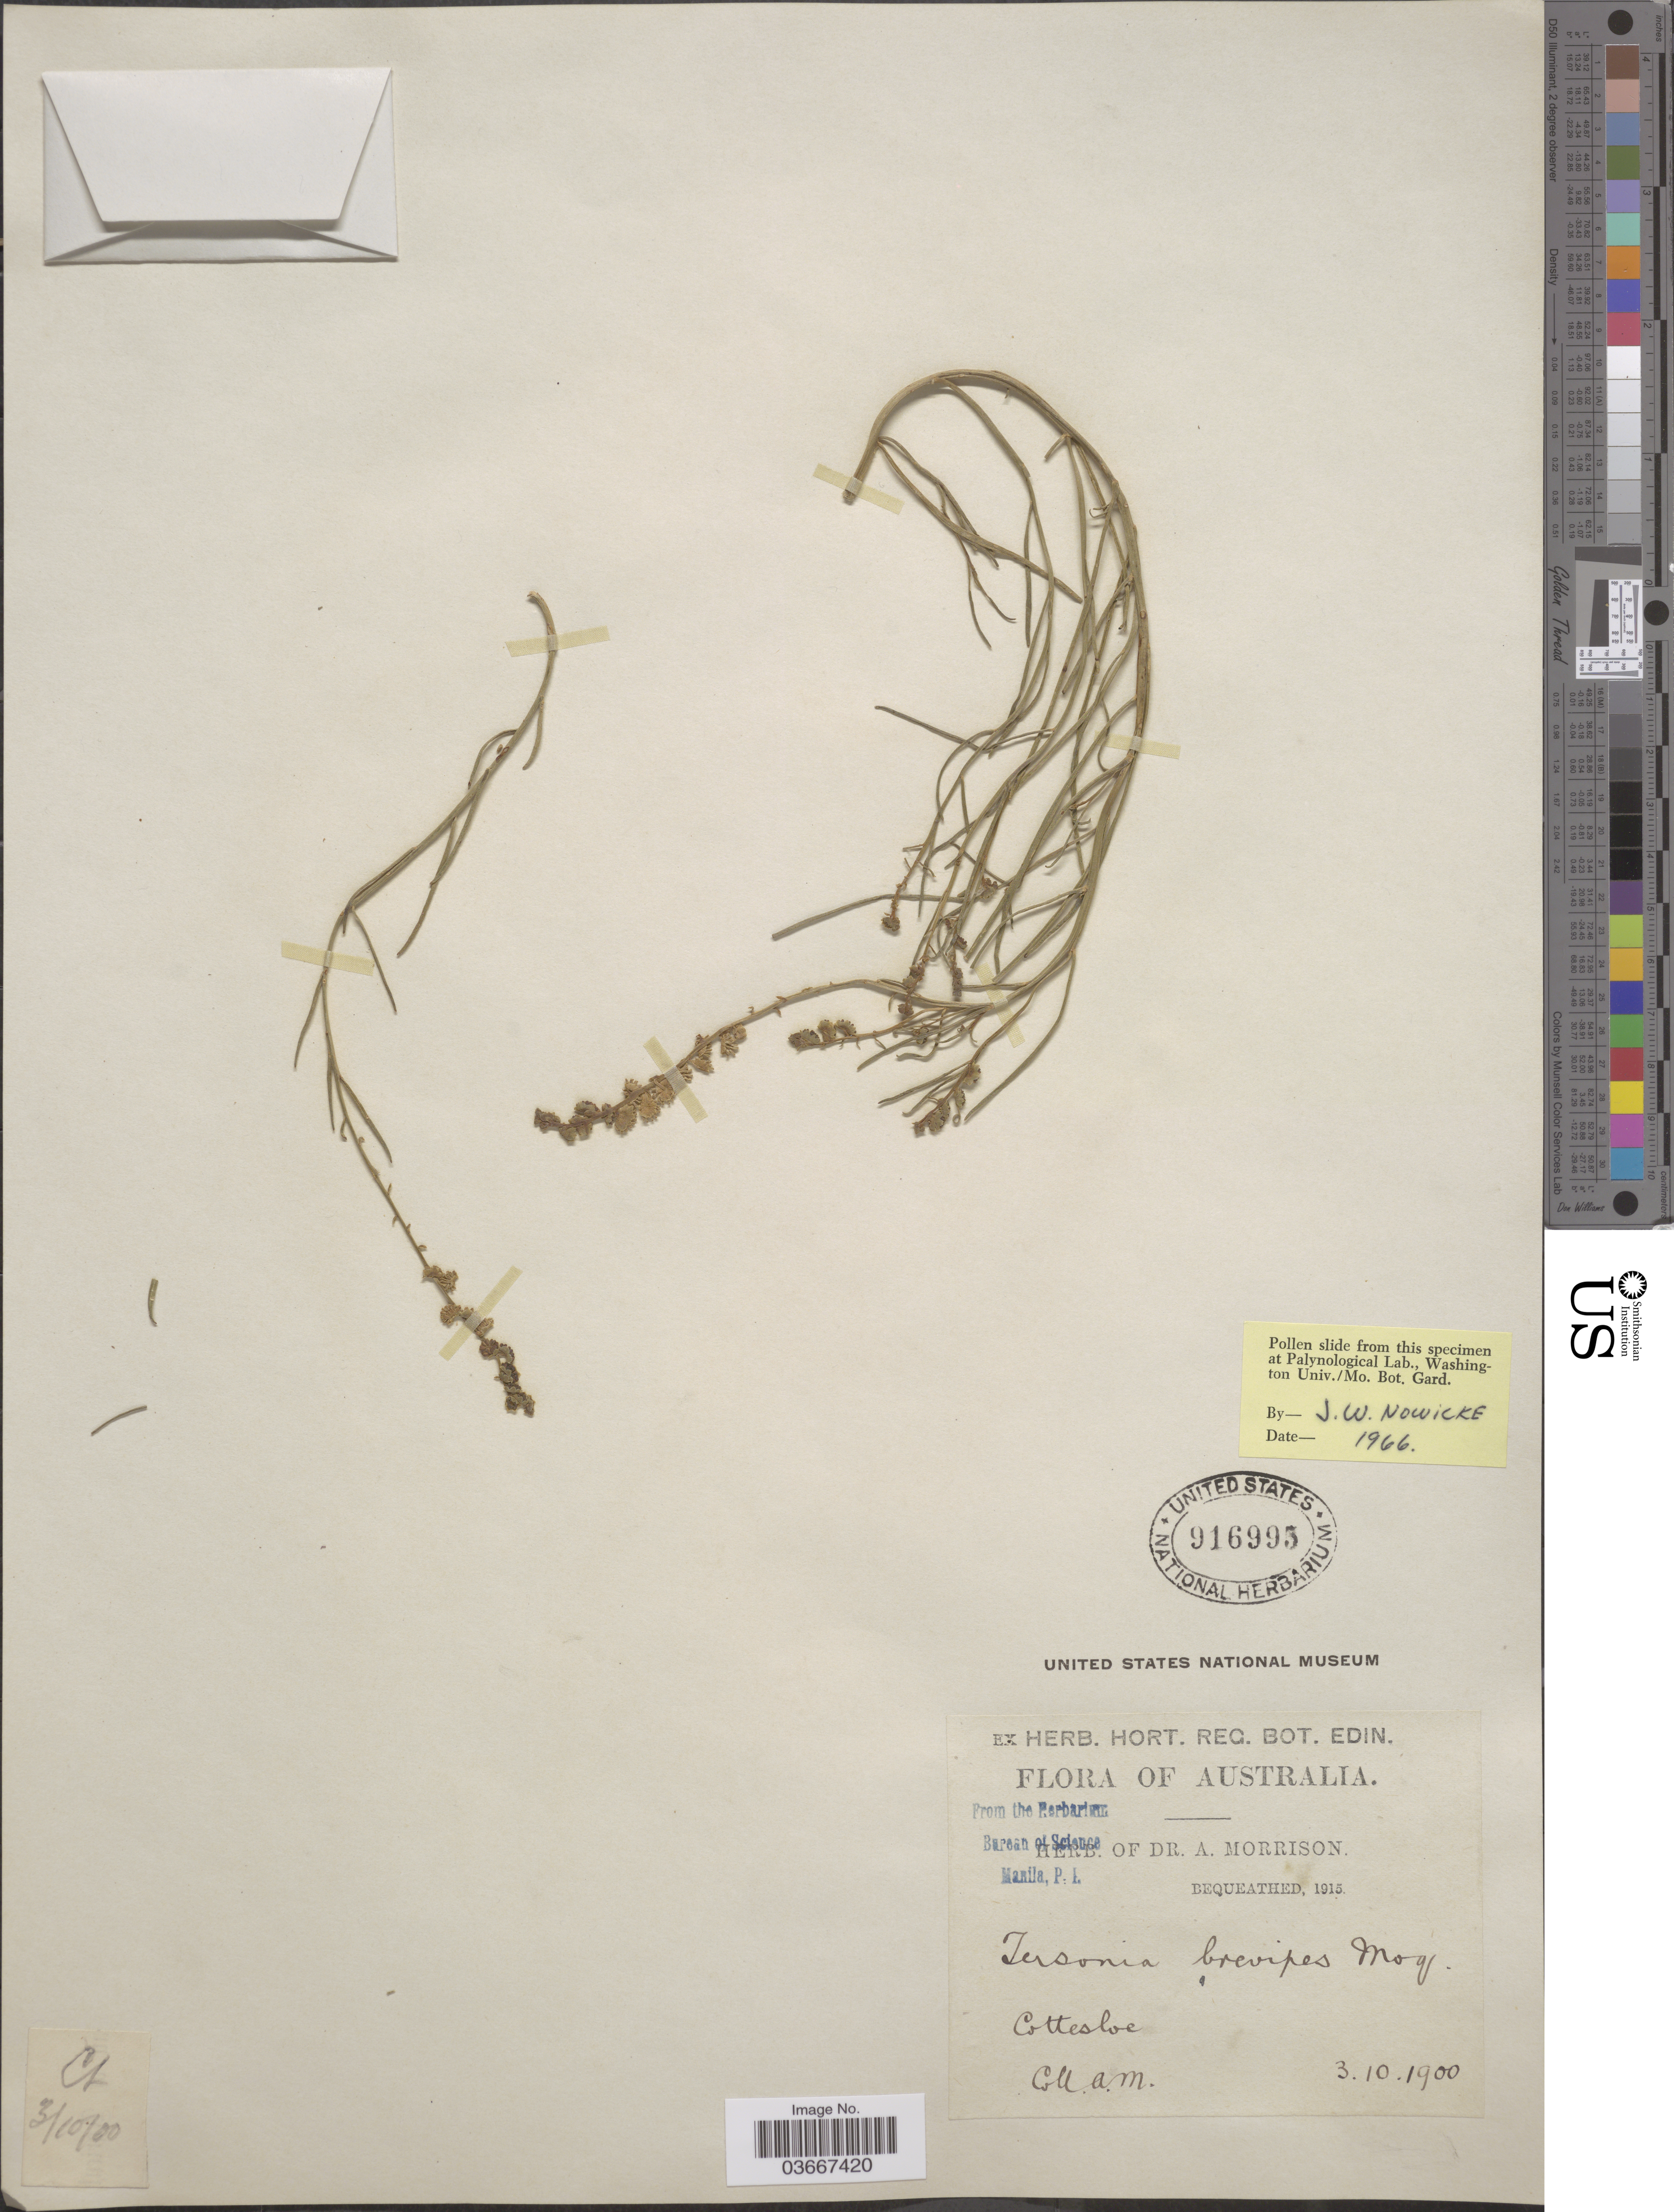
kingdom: Plantae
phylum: Tracheophyta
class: Magnoliopsida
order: Brassicales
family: Gyrostemonaceae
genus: Tersonia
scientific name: Tersonia brevipes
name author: Moq.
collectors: A. Morrison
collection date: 1900-10-03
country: Australia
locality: Cottesloe. Ct.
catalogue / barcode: US 916995